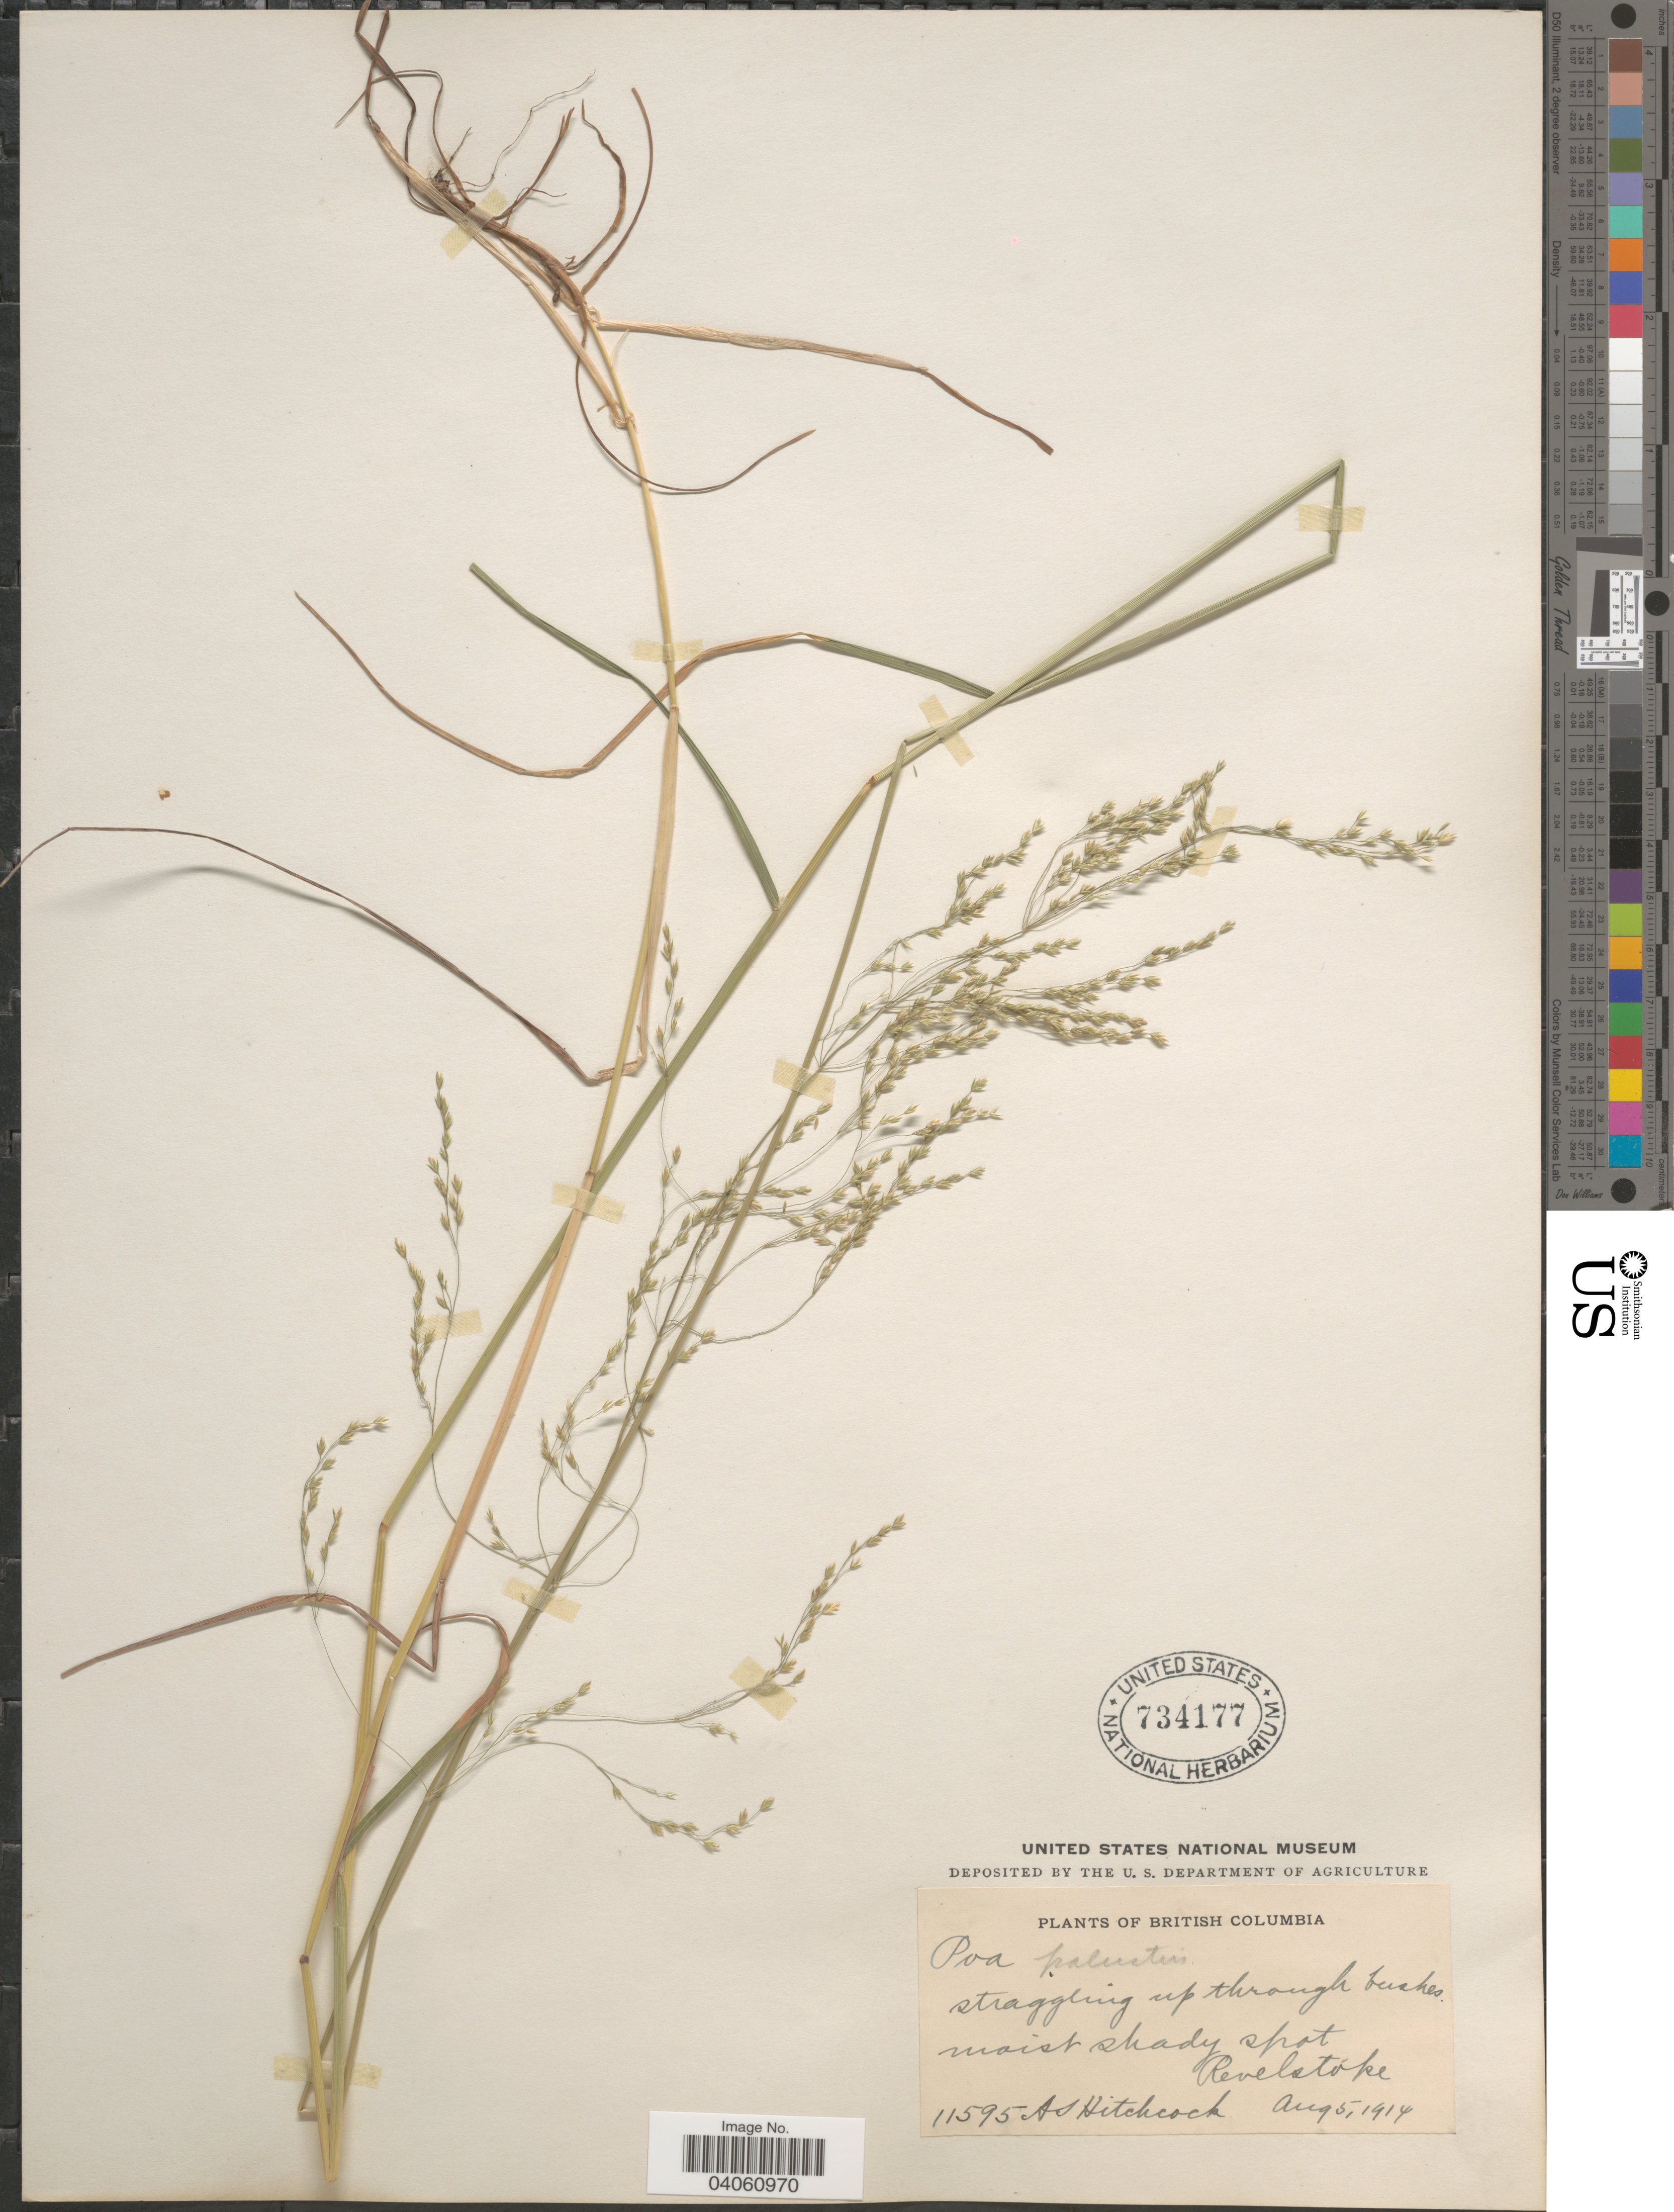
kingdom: Plantae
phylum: Tracheophyta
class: Liliopsida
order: Poales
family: Poaceae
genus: Poa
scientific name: Poa palustris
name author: L.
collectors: A. S. Hitchcock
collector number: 11595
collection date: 1914-08-05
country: Canada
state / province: British Columbia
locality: Revelstope.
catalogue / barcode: US 734177